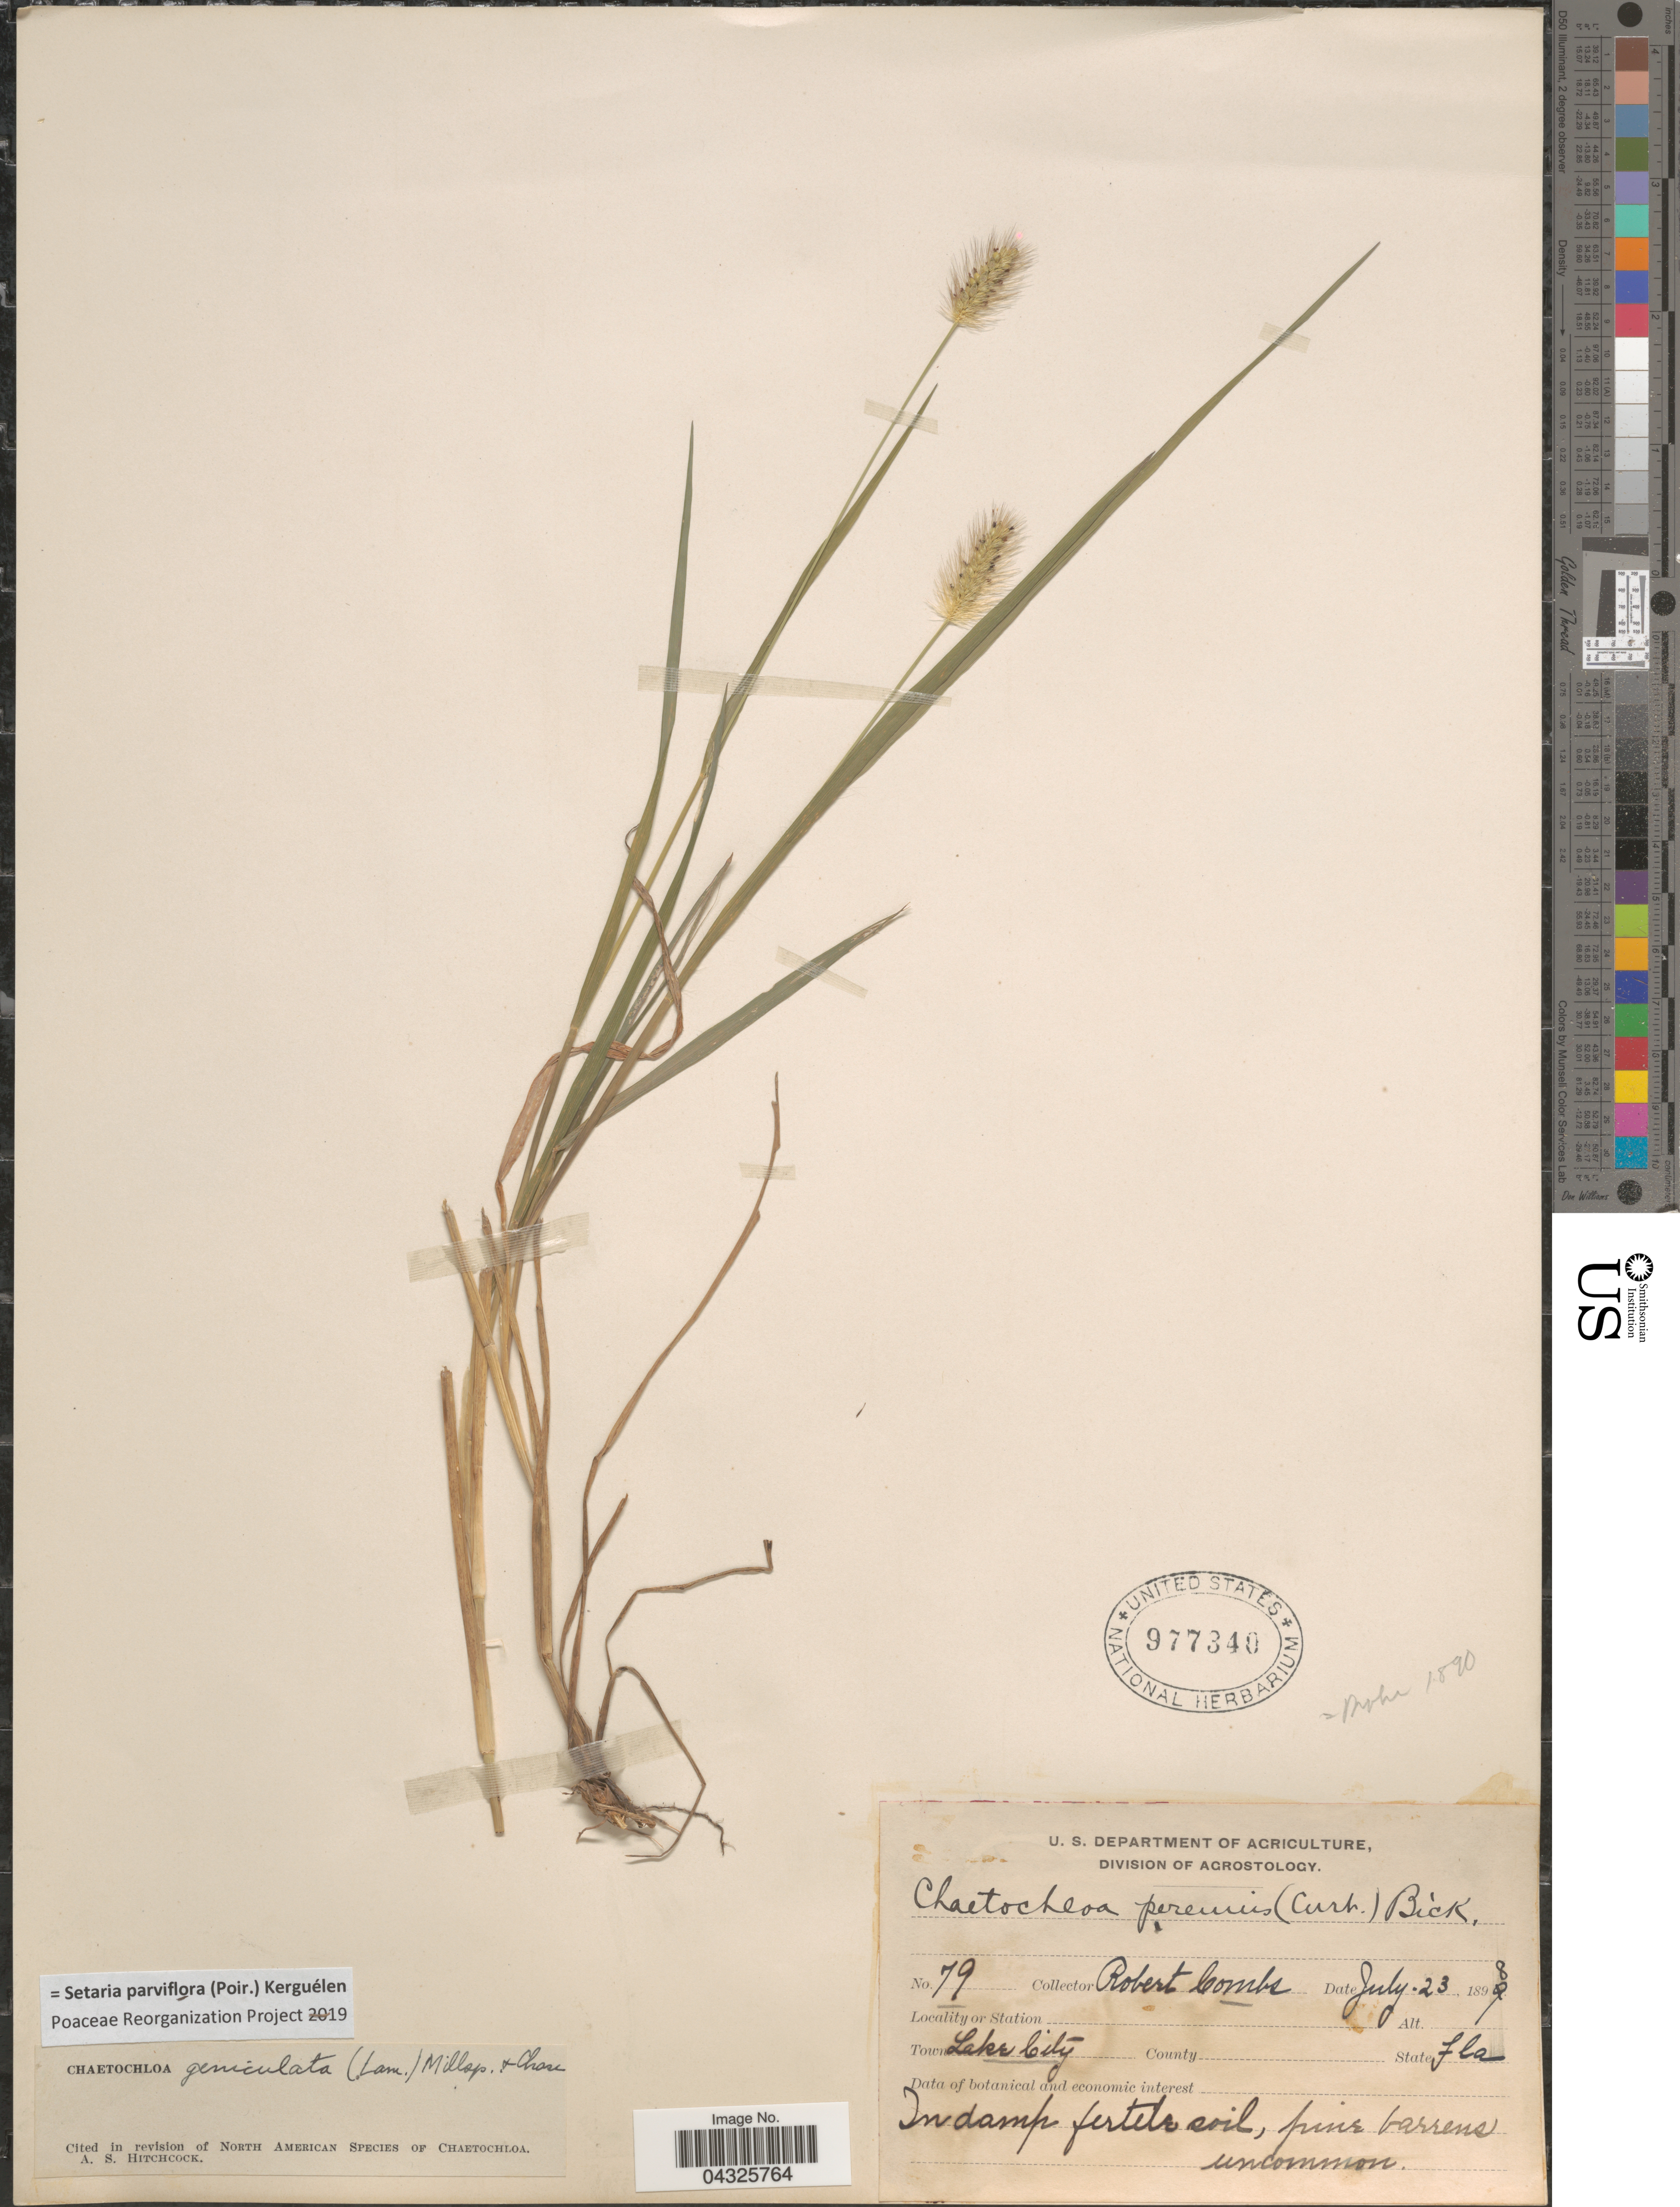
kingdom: Plantae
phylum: Tracheophyta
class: Liliopsida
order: Poales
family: Poaceae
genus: Setaria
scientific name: Setaria parviflora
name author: (Poir.) Kerguélen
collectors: R. Combs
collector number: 79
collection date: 1898-07-23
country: United States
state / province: Florida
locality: Town Lake City.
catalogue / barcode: US 977340